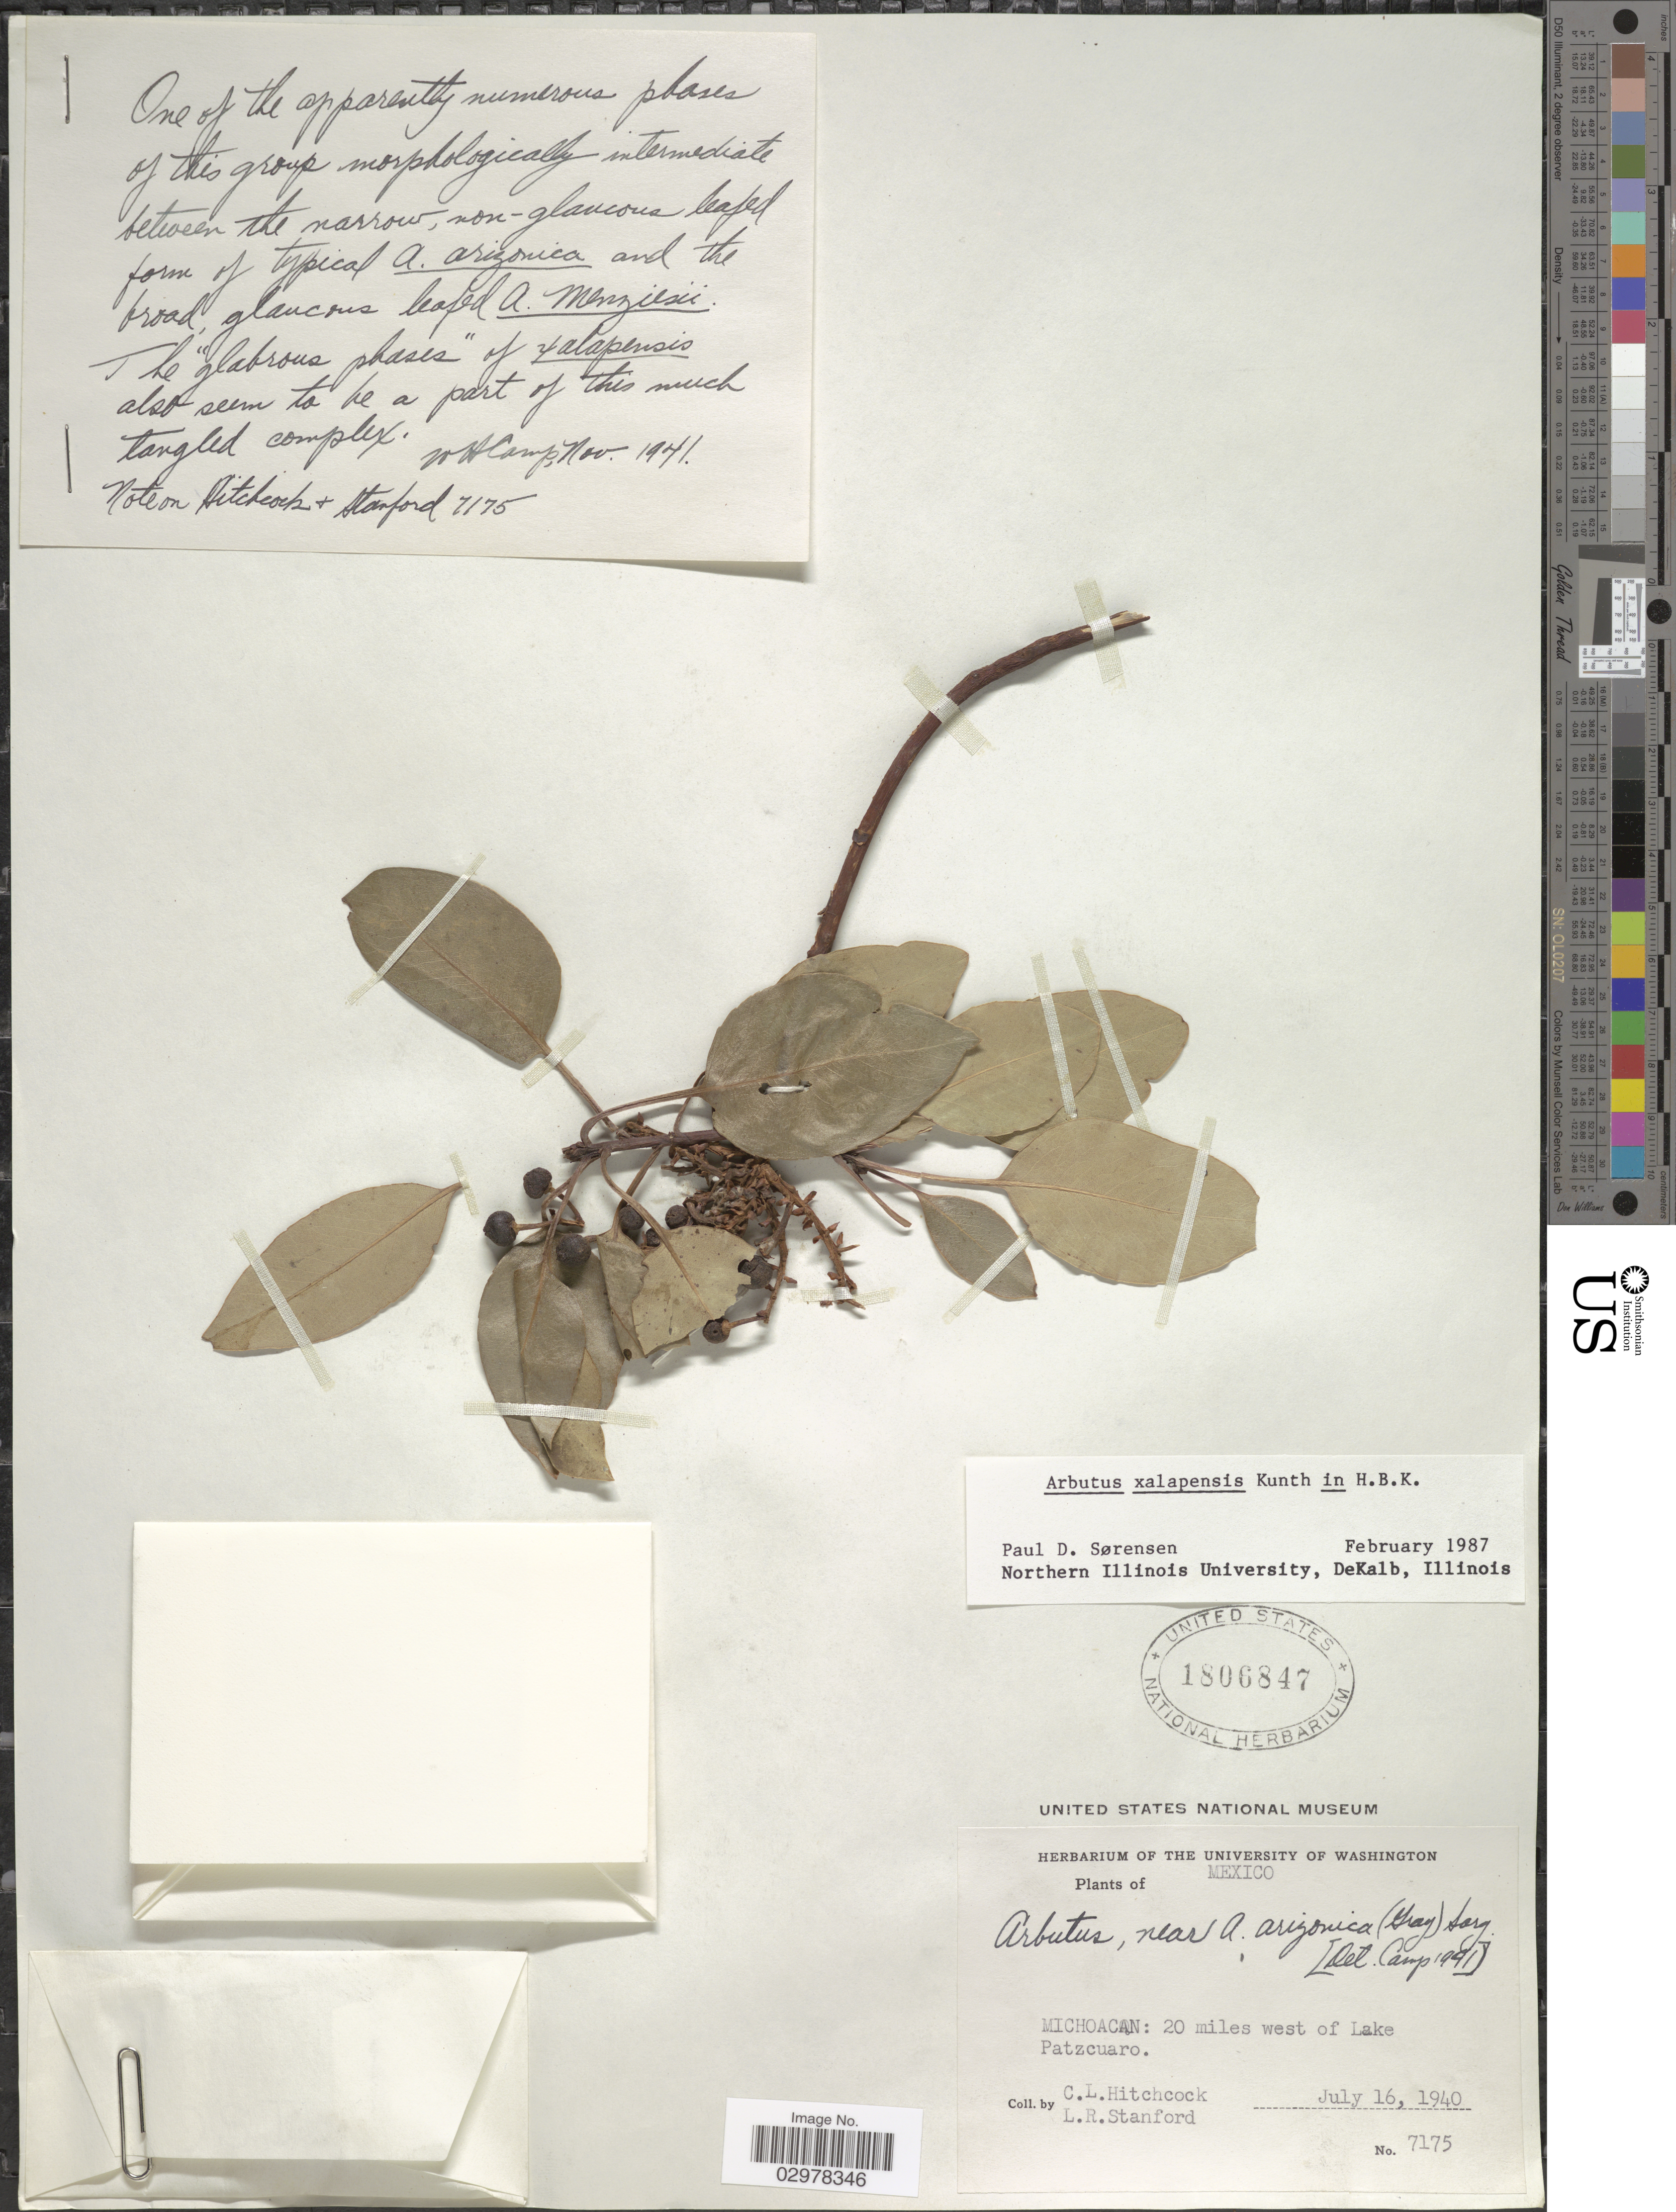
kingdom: Plantae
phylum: Tracheophyta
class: Magnoliopsida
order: Ericales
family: Ericaceae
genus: Arbutus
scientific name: Arbutus xalapensis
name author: Kunth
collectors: C. L. Hitchcock & L. R. Stanford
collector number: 7175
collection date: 1940-07-16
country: Mexico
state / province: Michoacán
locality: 20 miles west of Lake Patzcuaro.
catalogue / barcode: US 1806847